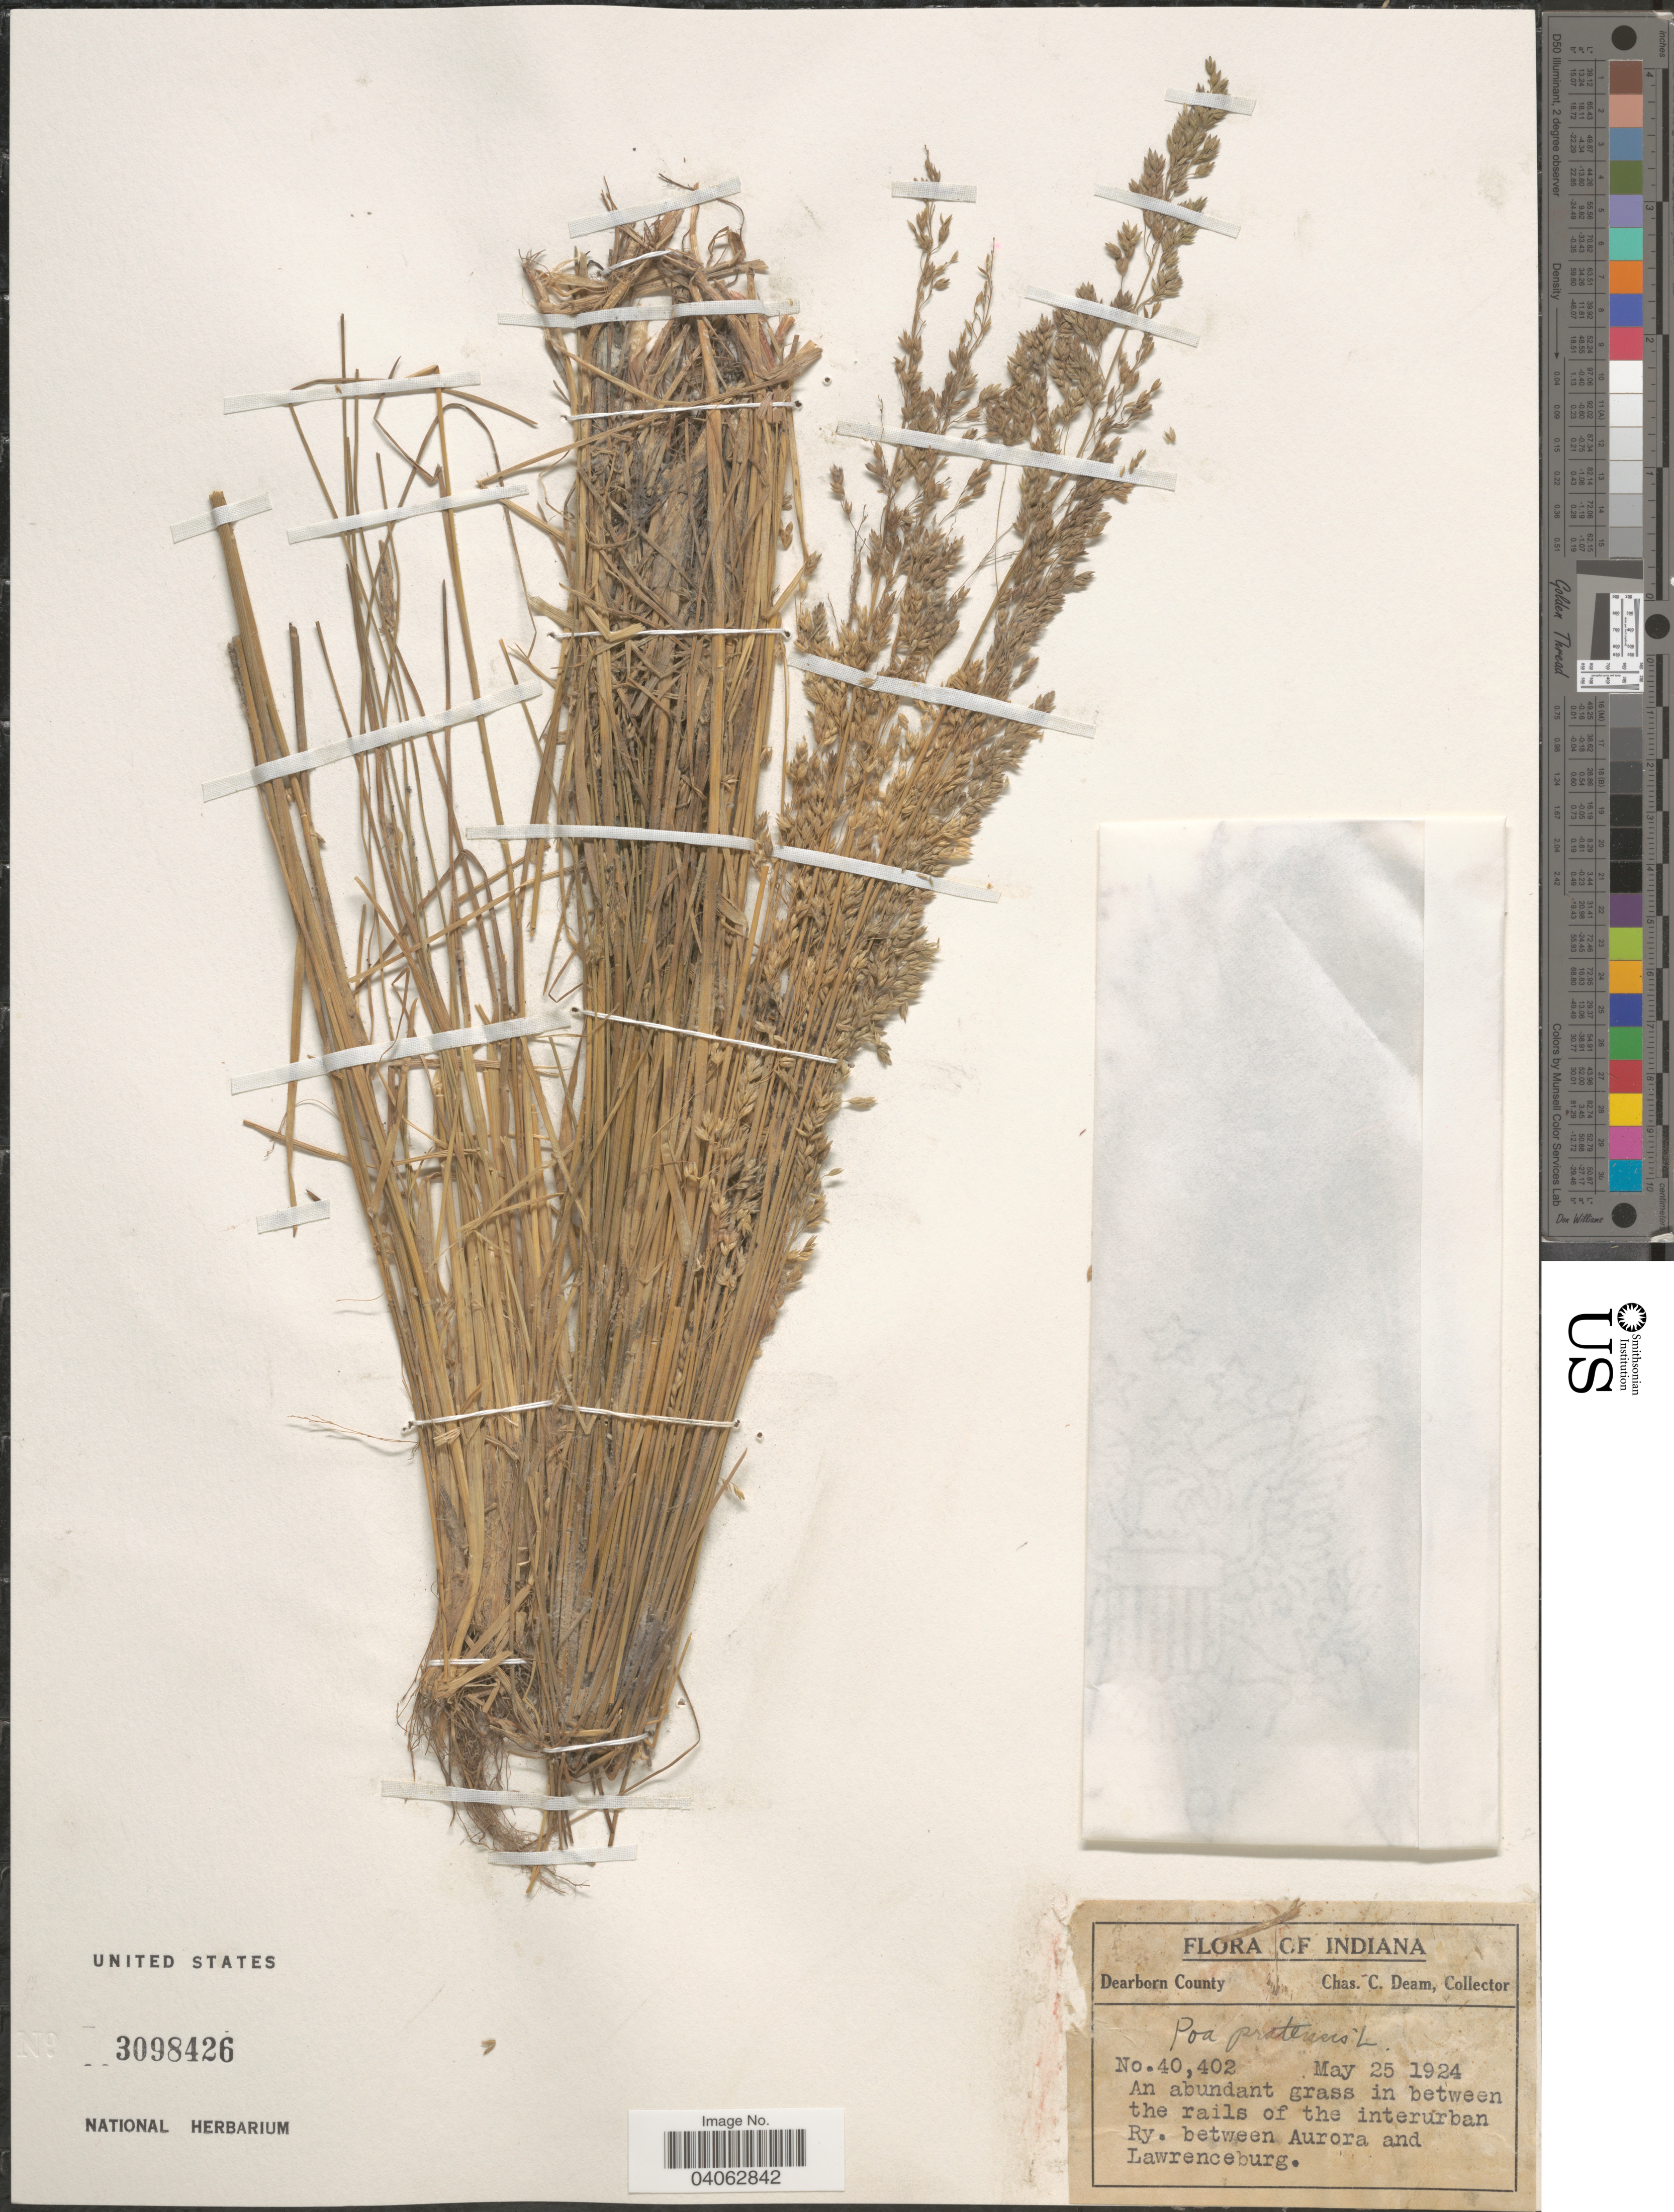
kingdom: Plantae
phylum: Tracheophyta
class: Liliopsida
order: Poales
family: Poaceae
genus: Poa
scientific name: Poa pratensis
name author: L.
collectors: C. C. Deam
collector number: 40402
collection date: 1924-05-25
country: United States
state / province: Indiana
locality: Dearborn County. An abundant grass in between the rails of the interurban Ry. between Aurora and Lawrenceburg.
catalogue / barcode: US 3098426